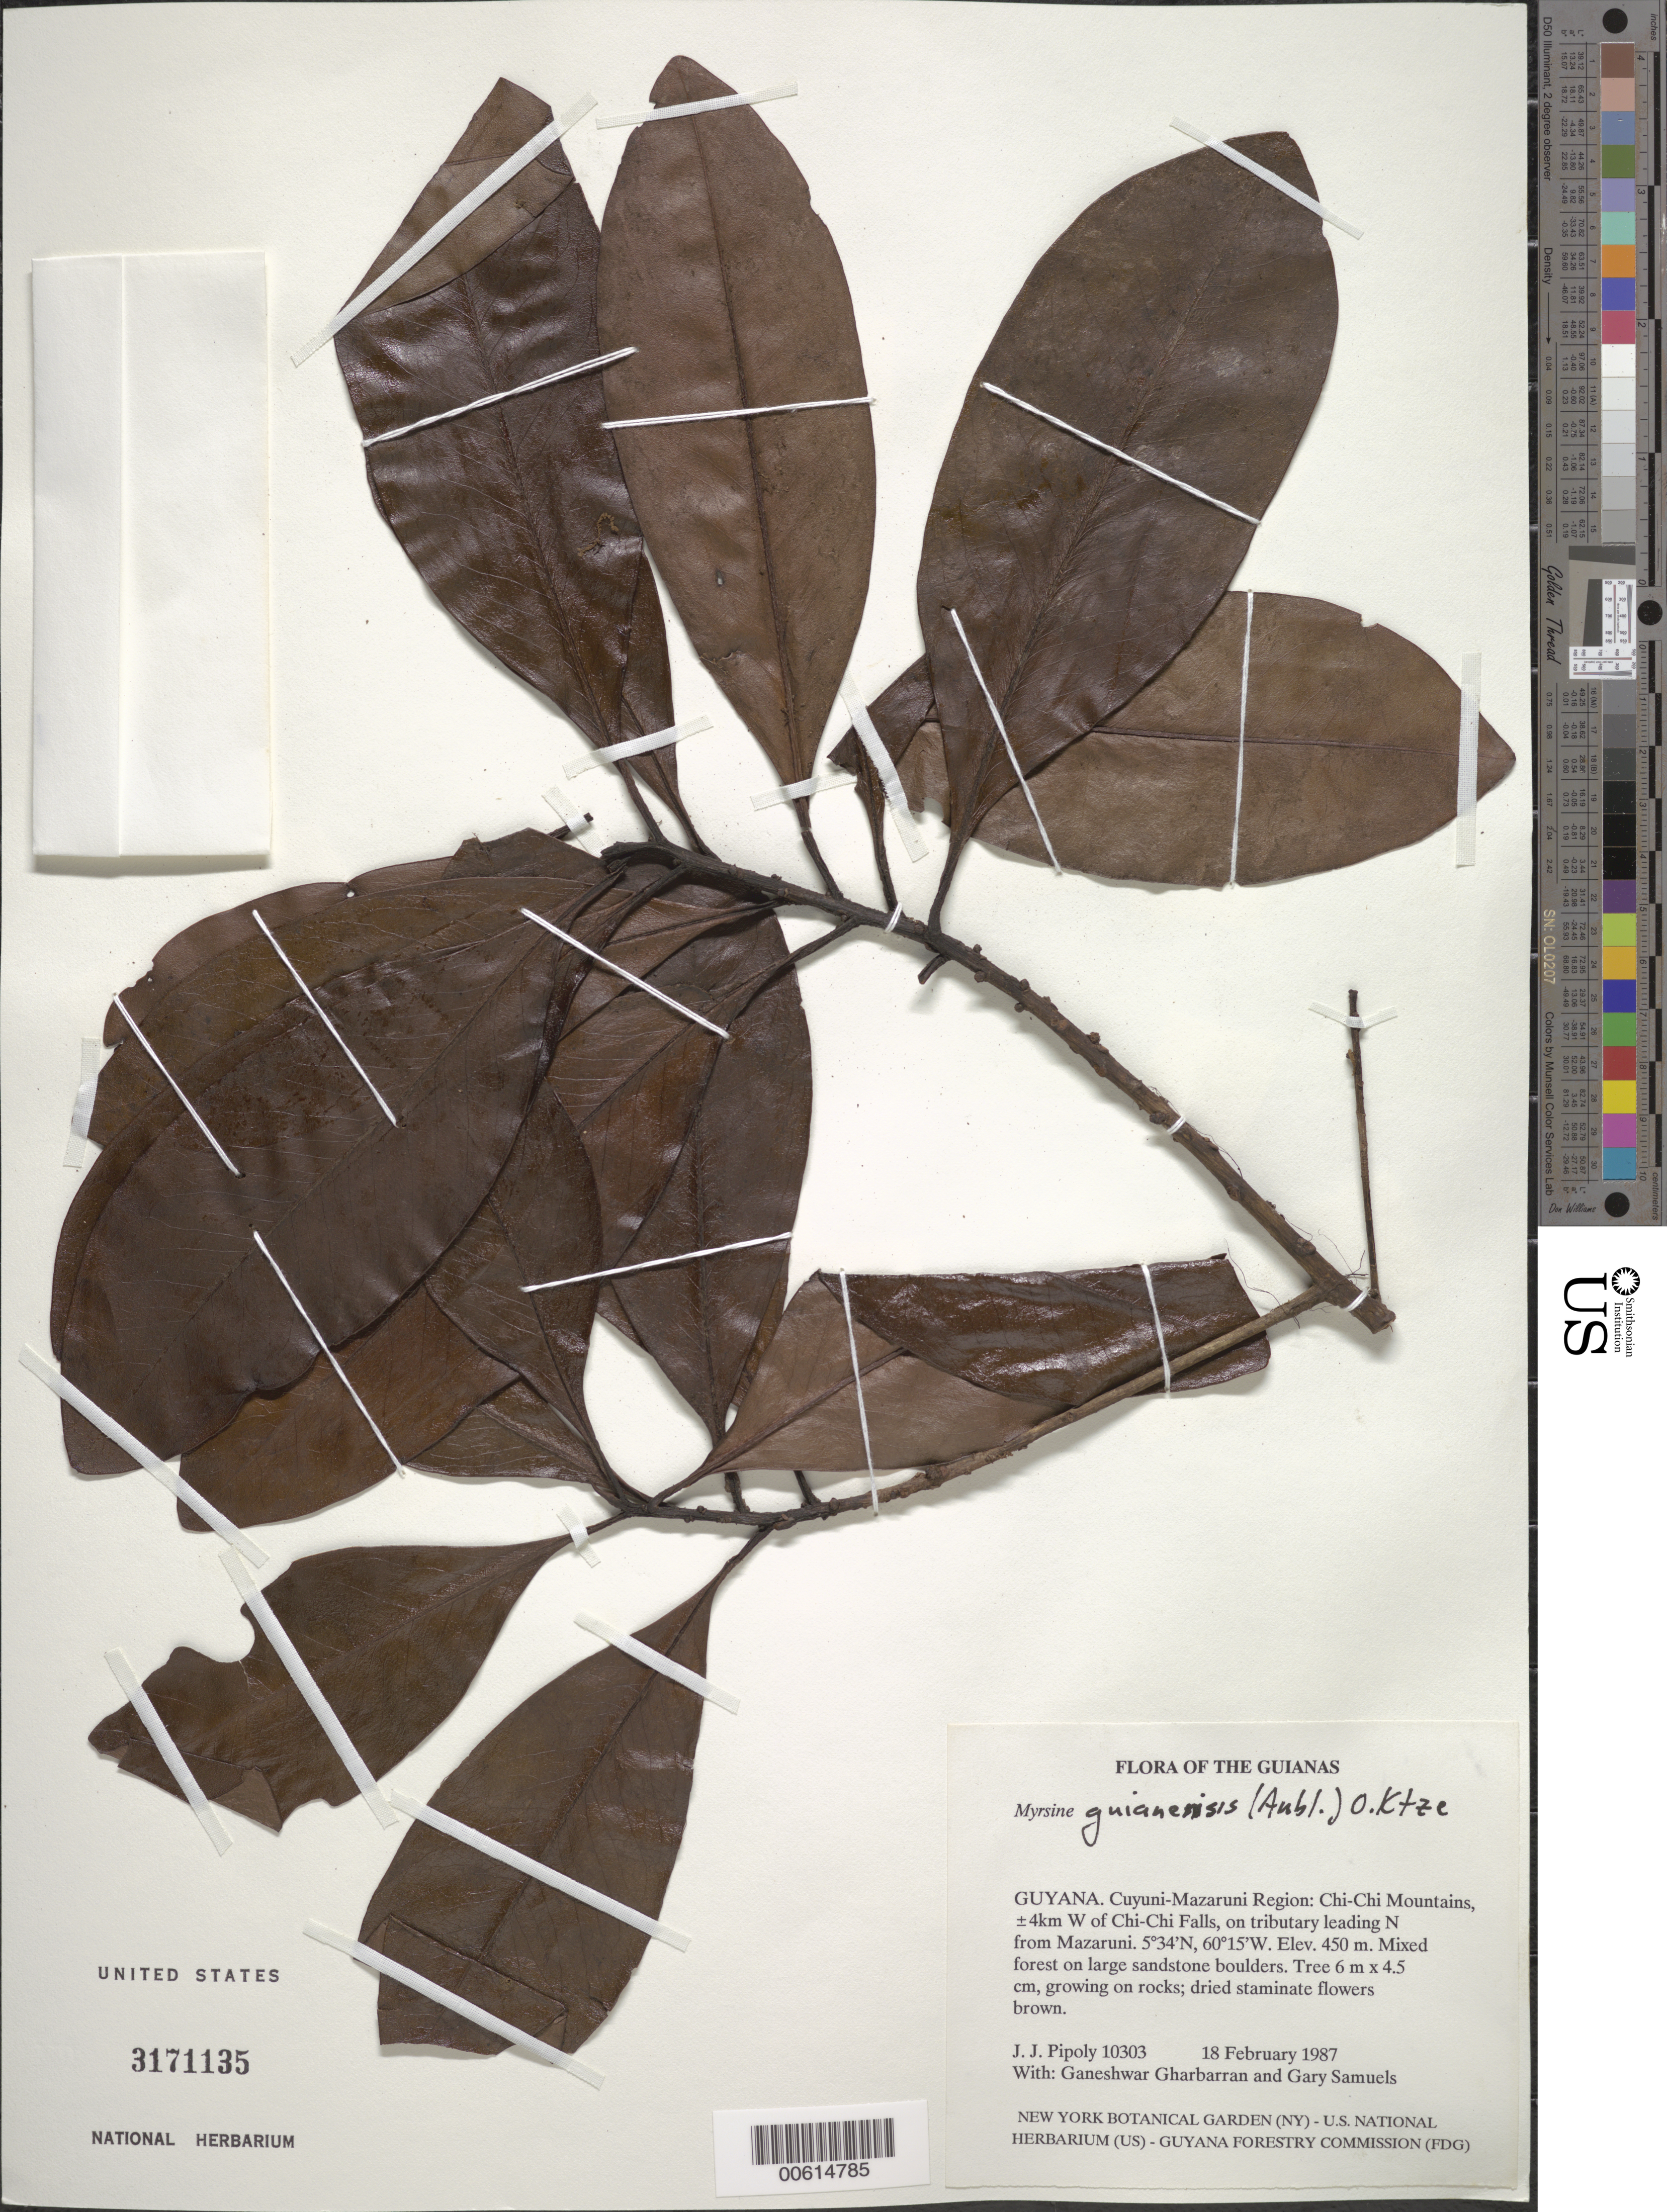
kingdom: Plantae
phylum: Tracheophyta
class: Magnoliopsida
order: Ericales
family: Primulaceae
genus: Myrsine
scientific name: Myrsine guianensis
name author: (Aubl.) Kuntze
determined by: Pipoly, J. J., III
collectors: J. J. Pipoly, G. Gharbarran & G. Samuels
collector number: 10303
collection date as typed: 18 February 1987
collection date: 1987-02-18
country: Guyana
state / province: Cuyuni-Mazaruni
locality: Chi-Chi Mountains, ±4km W of Chi-Chi Falls, on tributary leading N from Mazaruni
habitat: Mixed forest on large sandstone boulders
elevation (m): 450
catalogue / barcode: US 3171135